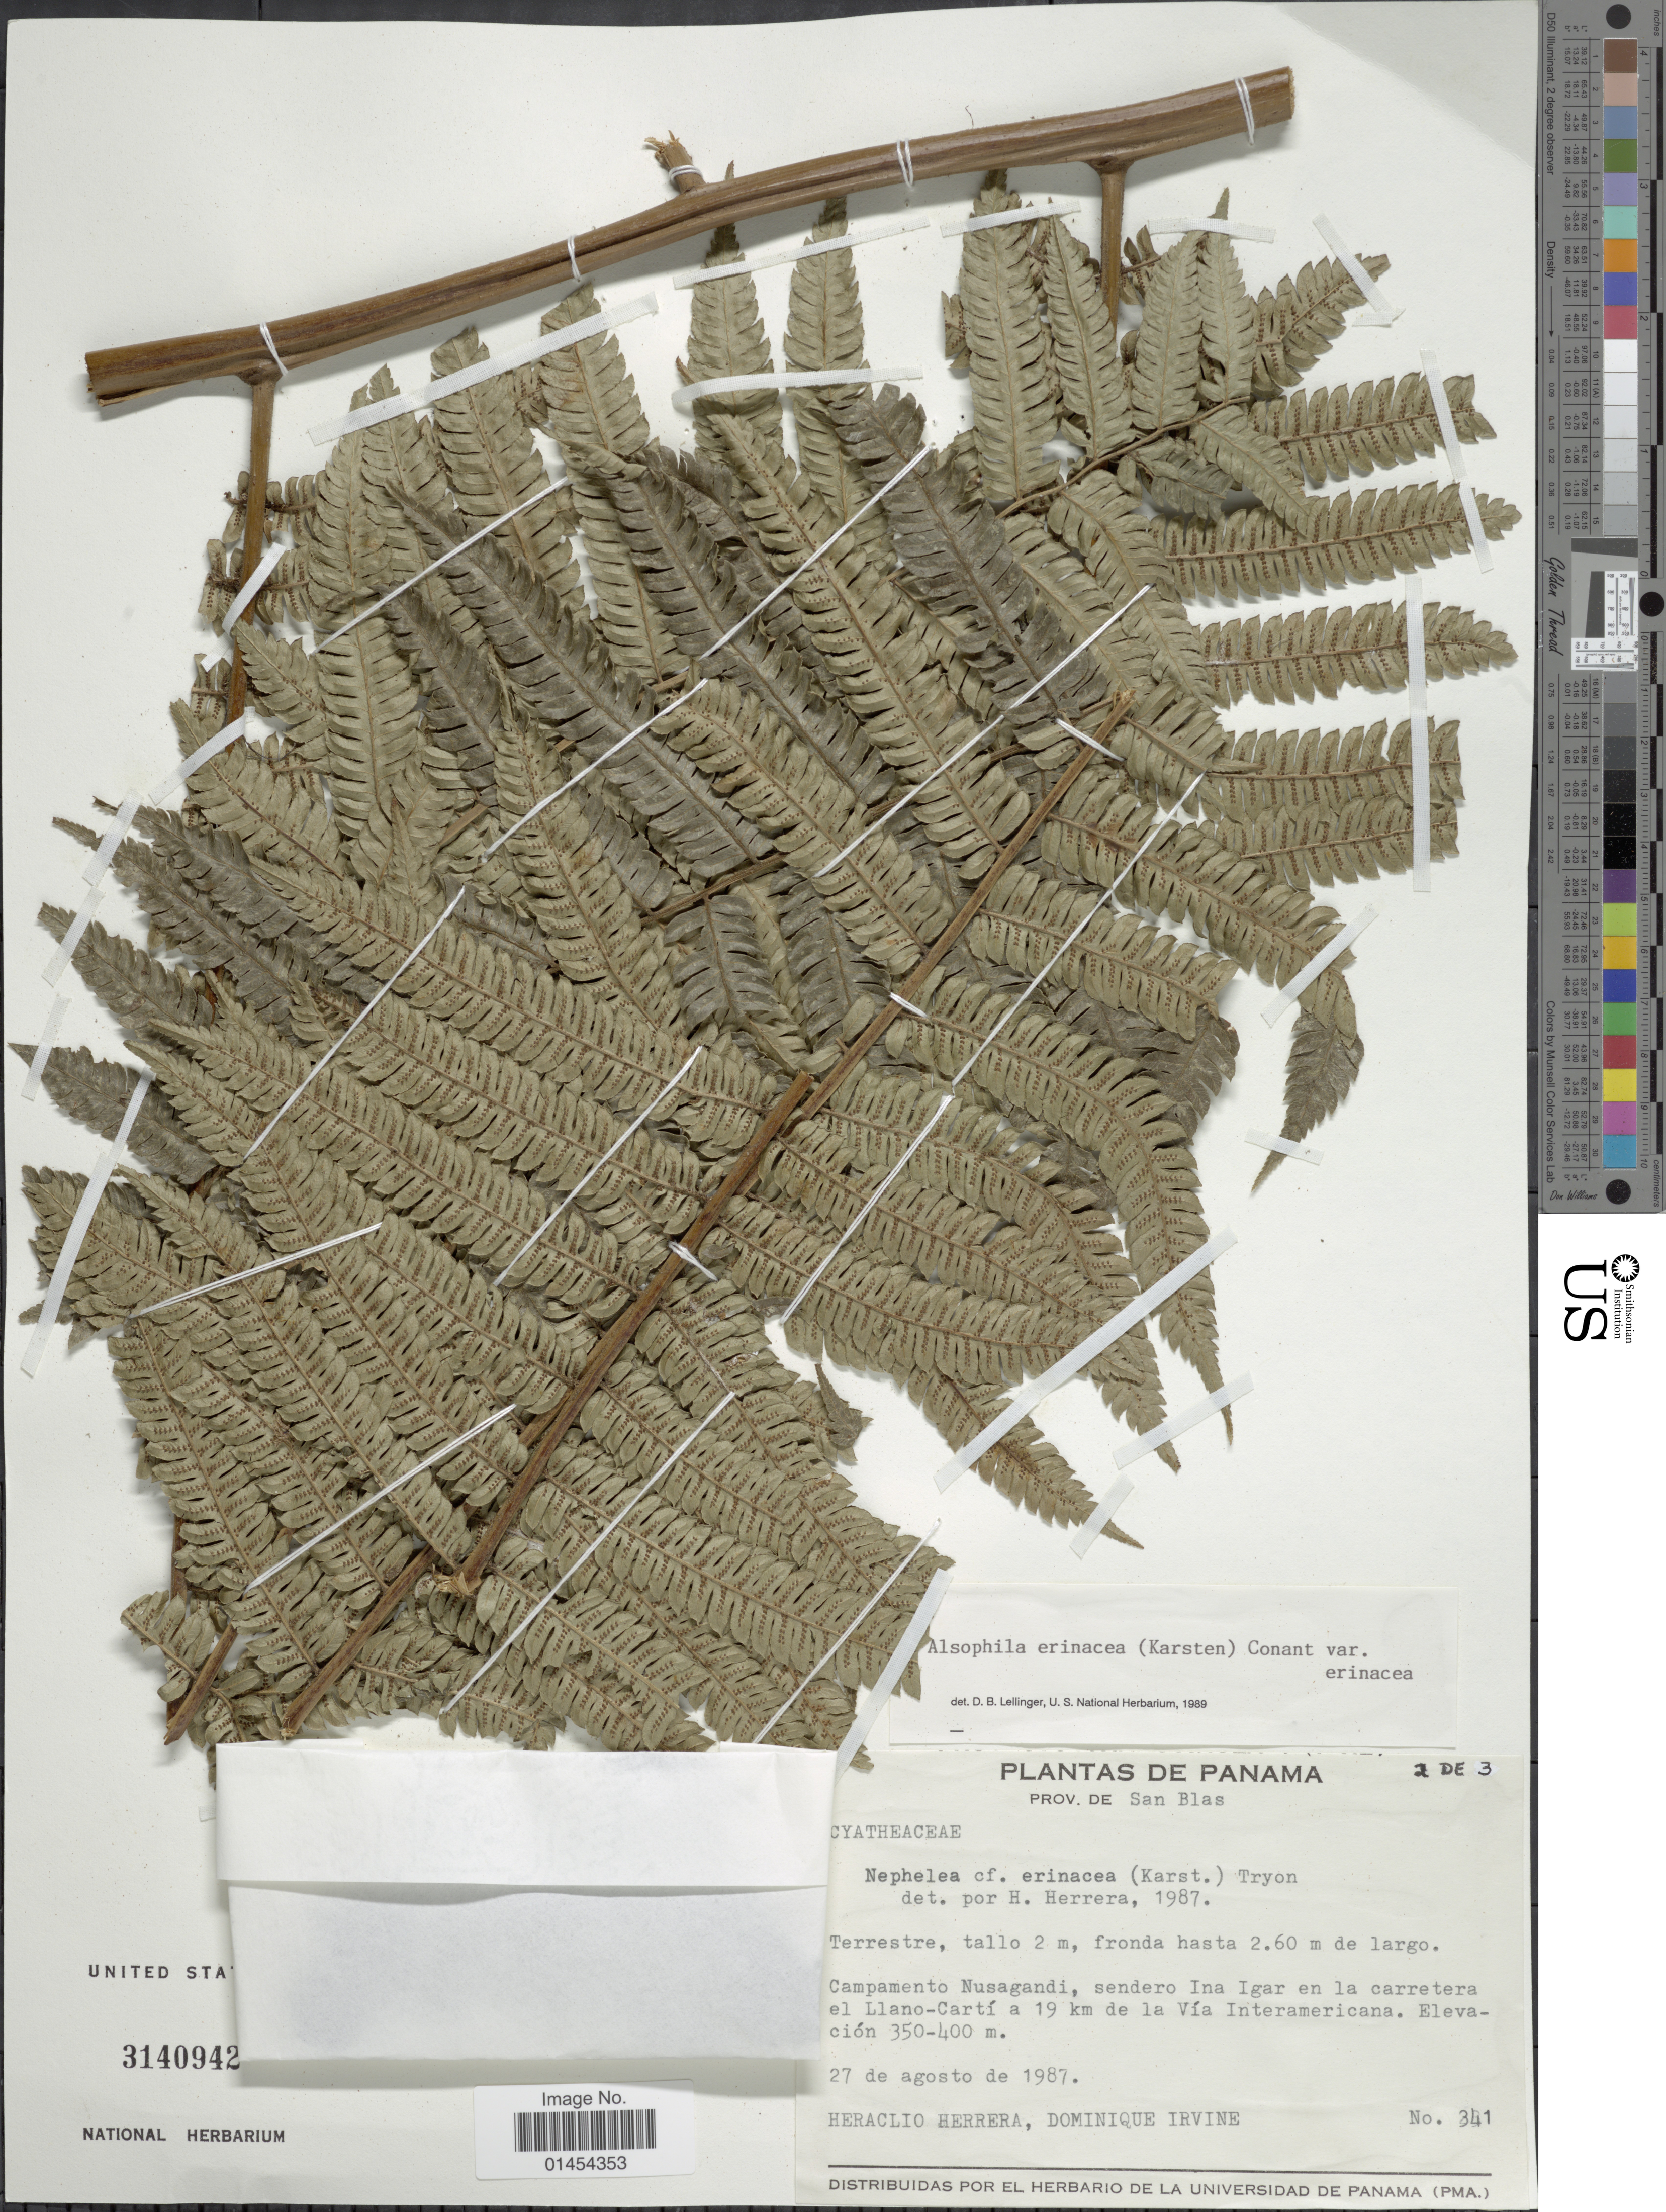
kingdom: Plantae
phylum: Tracheophyta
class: Polypodiopsida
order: Cyatheales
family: Cyatheaceae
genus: Alsophila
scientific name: Alsophila erinacea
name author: (H. Karst.) D.S. Conant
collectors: H. Herrera & D. Irvine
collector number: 341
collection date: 1987-08-27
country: Panama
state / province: Kuna Yala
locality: Prov. de San Blas. Campamento Nusagandi, sendero Ina Igar en la carretera el Llano-Cartí a 19 km de la Vía Interamericana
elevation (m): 350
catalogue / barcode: US 3140942